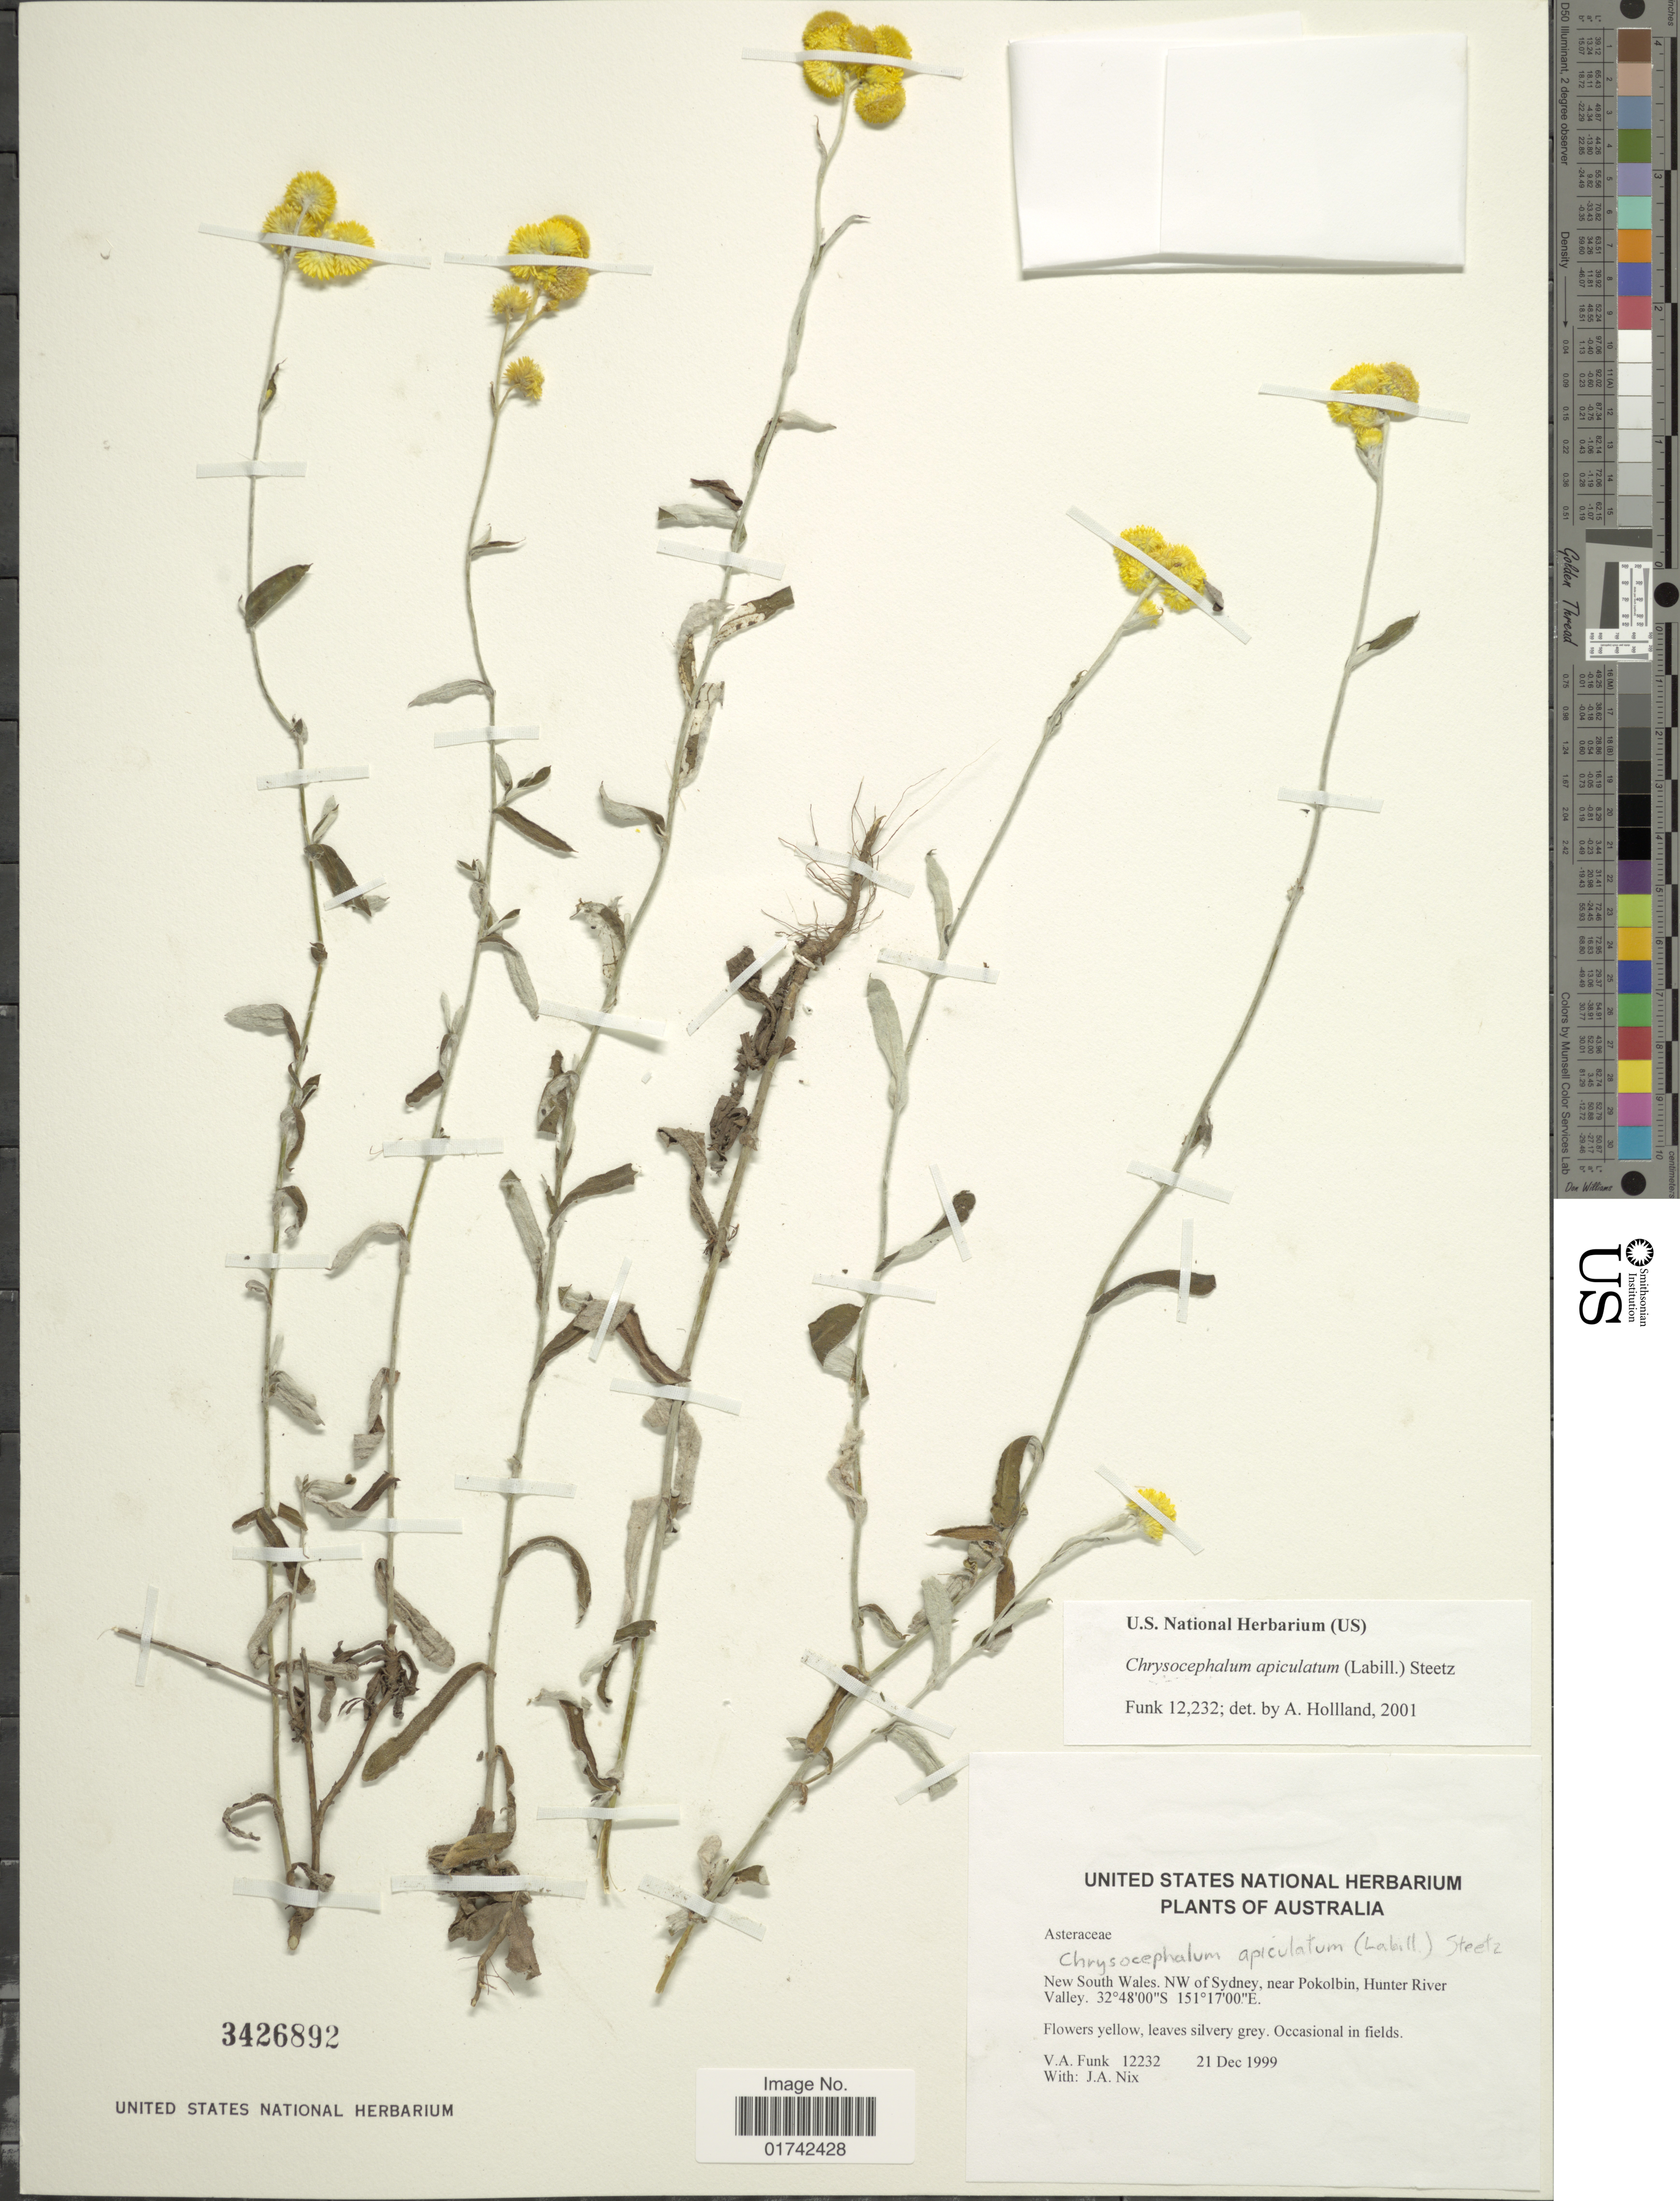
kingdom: Plantae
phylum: Tracheophyta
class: Magnoliopsida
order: Asterales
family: Asteraceae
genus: Helichrysum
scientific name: Helichrysum apiculatum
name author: (Labill.) D. Don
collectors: V. Funk & J. Nix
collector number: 12232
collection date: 1999-12-21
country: Australia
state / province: New South Wales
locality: NW of Sydney, near Pokolbin, Hunter River Valley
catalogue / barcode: US 3426892